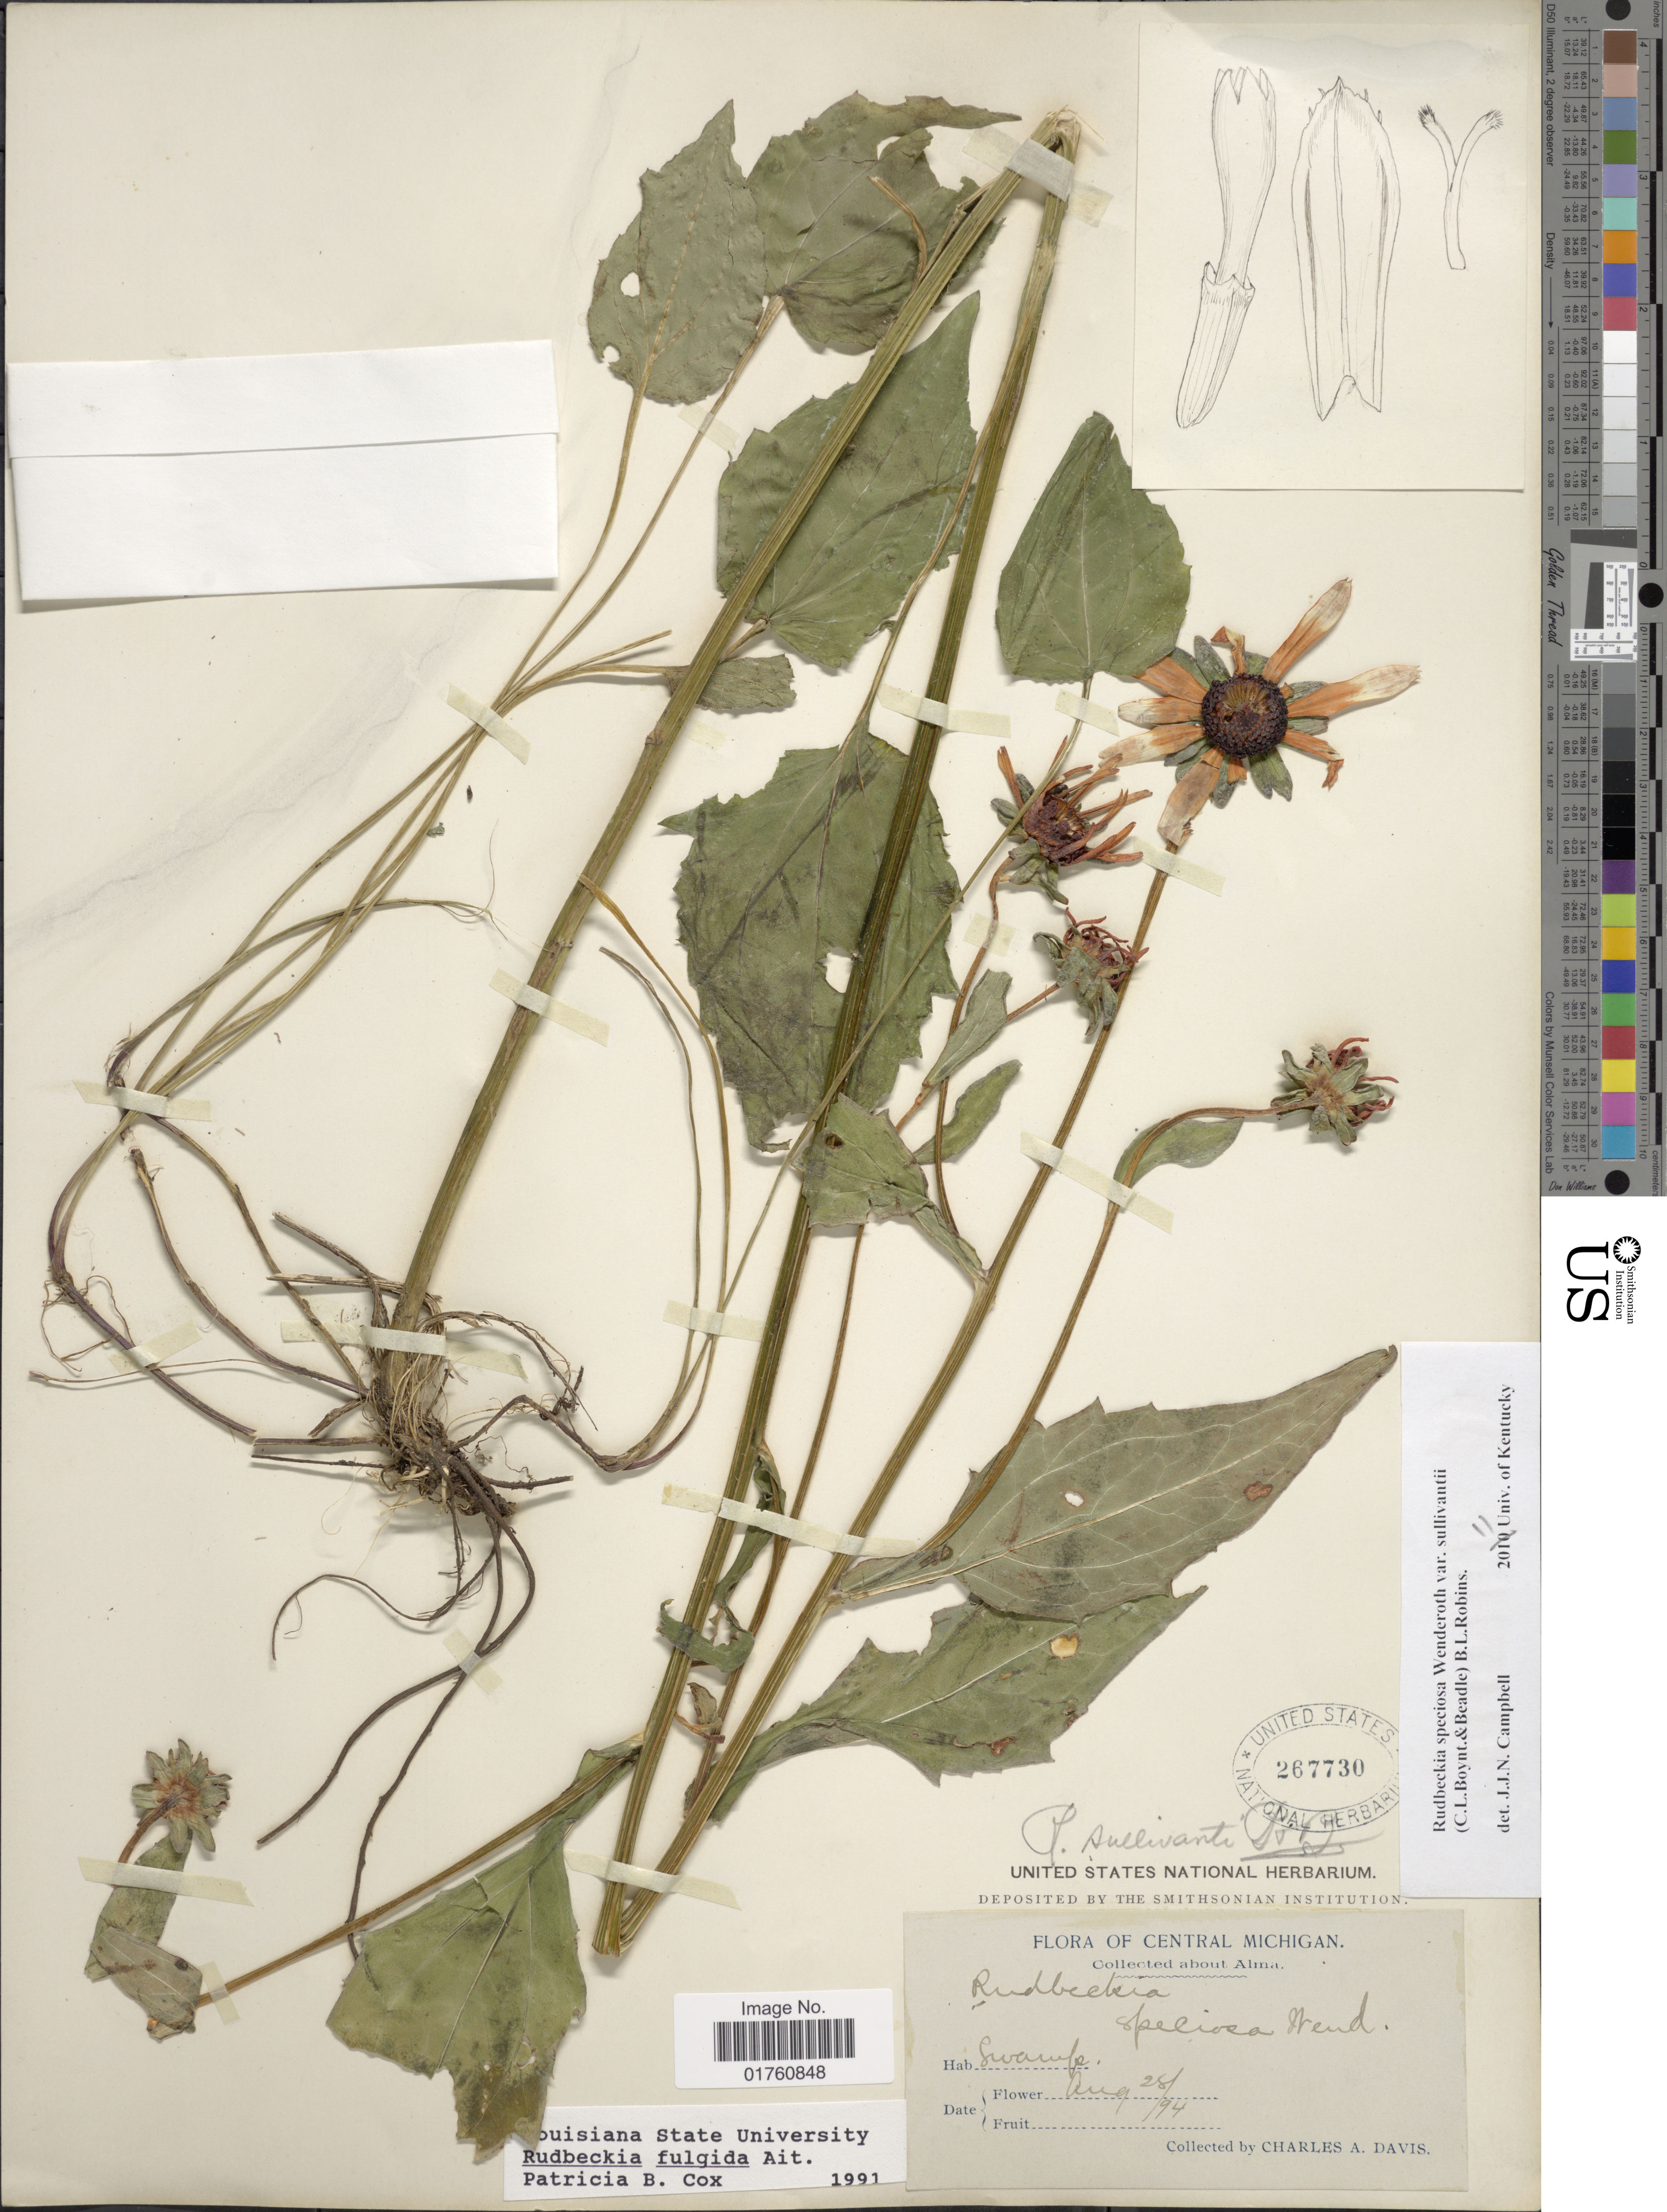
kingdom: Plantae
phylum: Tracheophyta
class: Magnoliopsida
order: Asterales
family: Asteraceae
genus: Rudbeckia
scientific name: Rudbeckia fulgida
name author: Aiton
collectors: C. Davis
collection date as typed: Transcribed d/m/y: 28/8/94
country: United States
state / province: Michigan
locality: Central Michigan, About Alma, Swamp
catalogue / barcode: US 267730